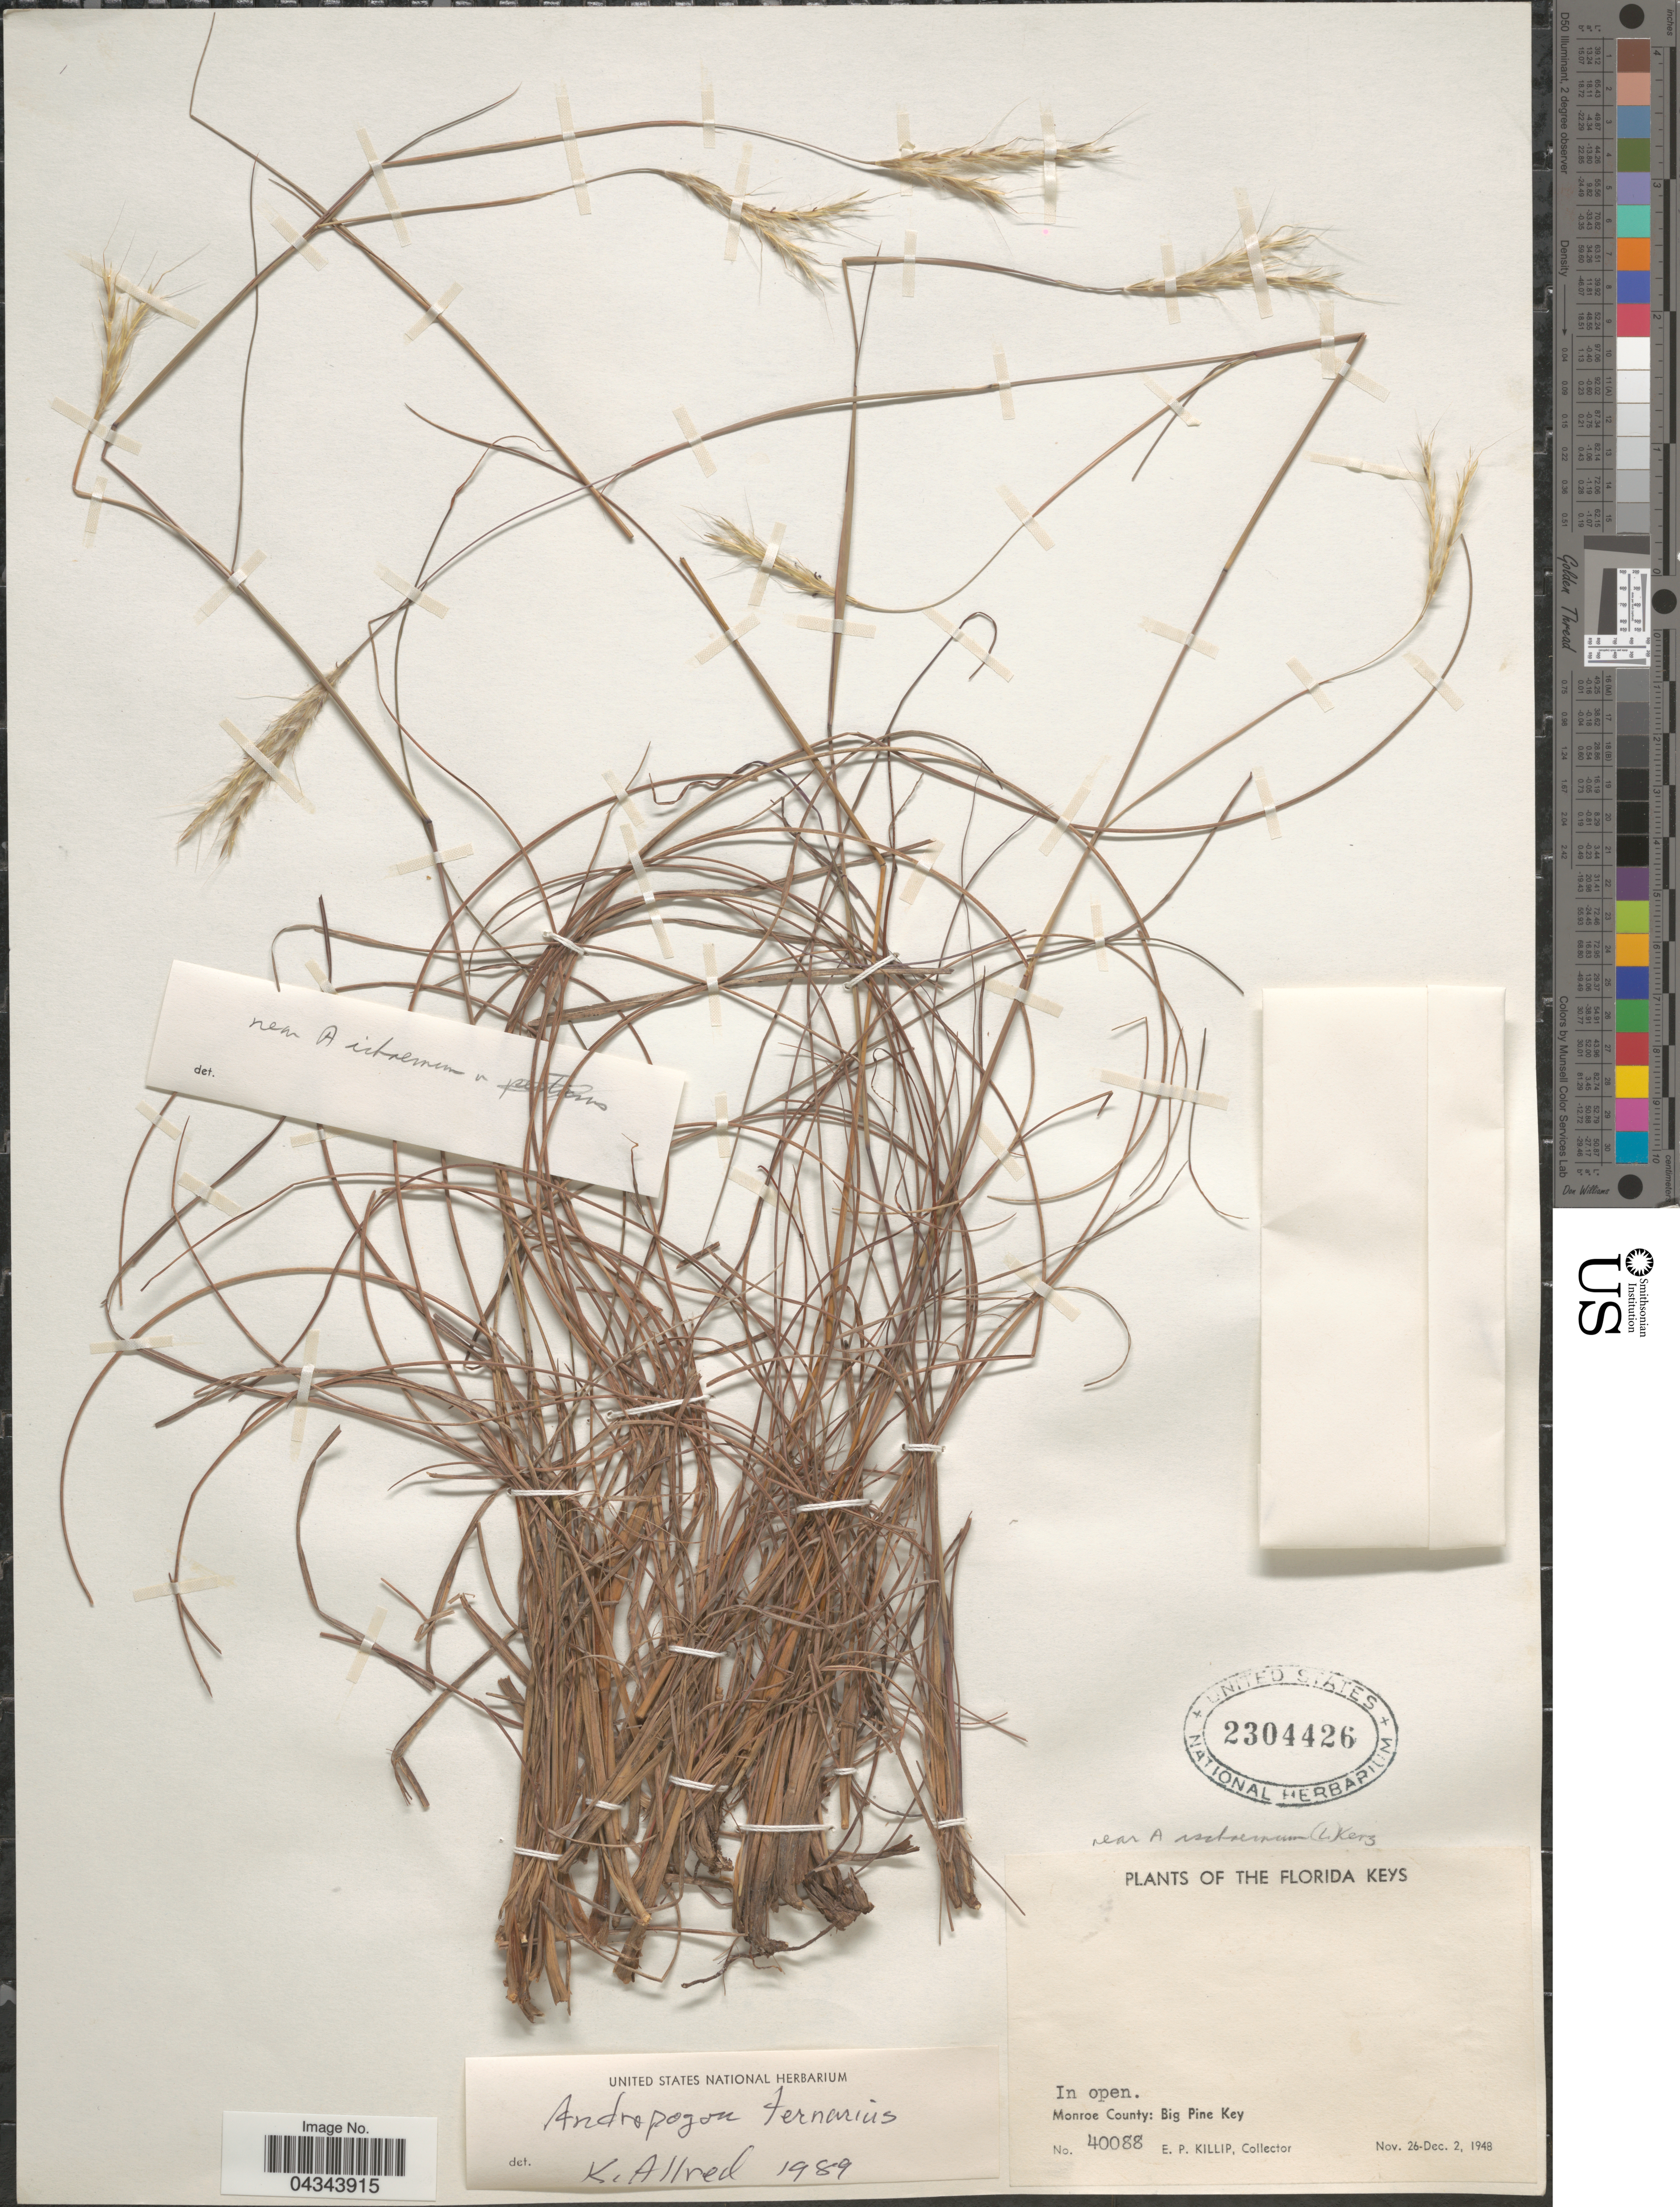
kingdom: Plantae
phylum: Tracheophyta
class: Liliopsida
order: Poales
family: Poaceae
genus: Andropogon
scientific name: Andropogon ternarius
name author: Michx.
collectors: E. P. Killip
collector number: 40088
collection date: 1948-11-26/1948-12-02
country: United States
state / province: Florida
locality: Florida Keys. In open. Monroe County: Big Pine Key.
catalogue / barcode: US 2304426